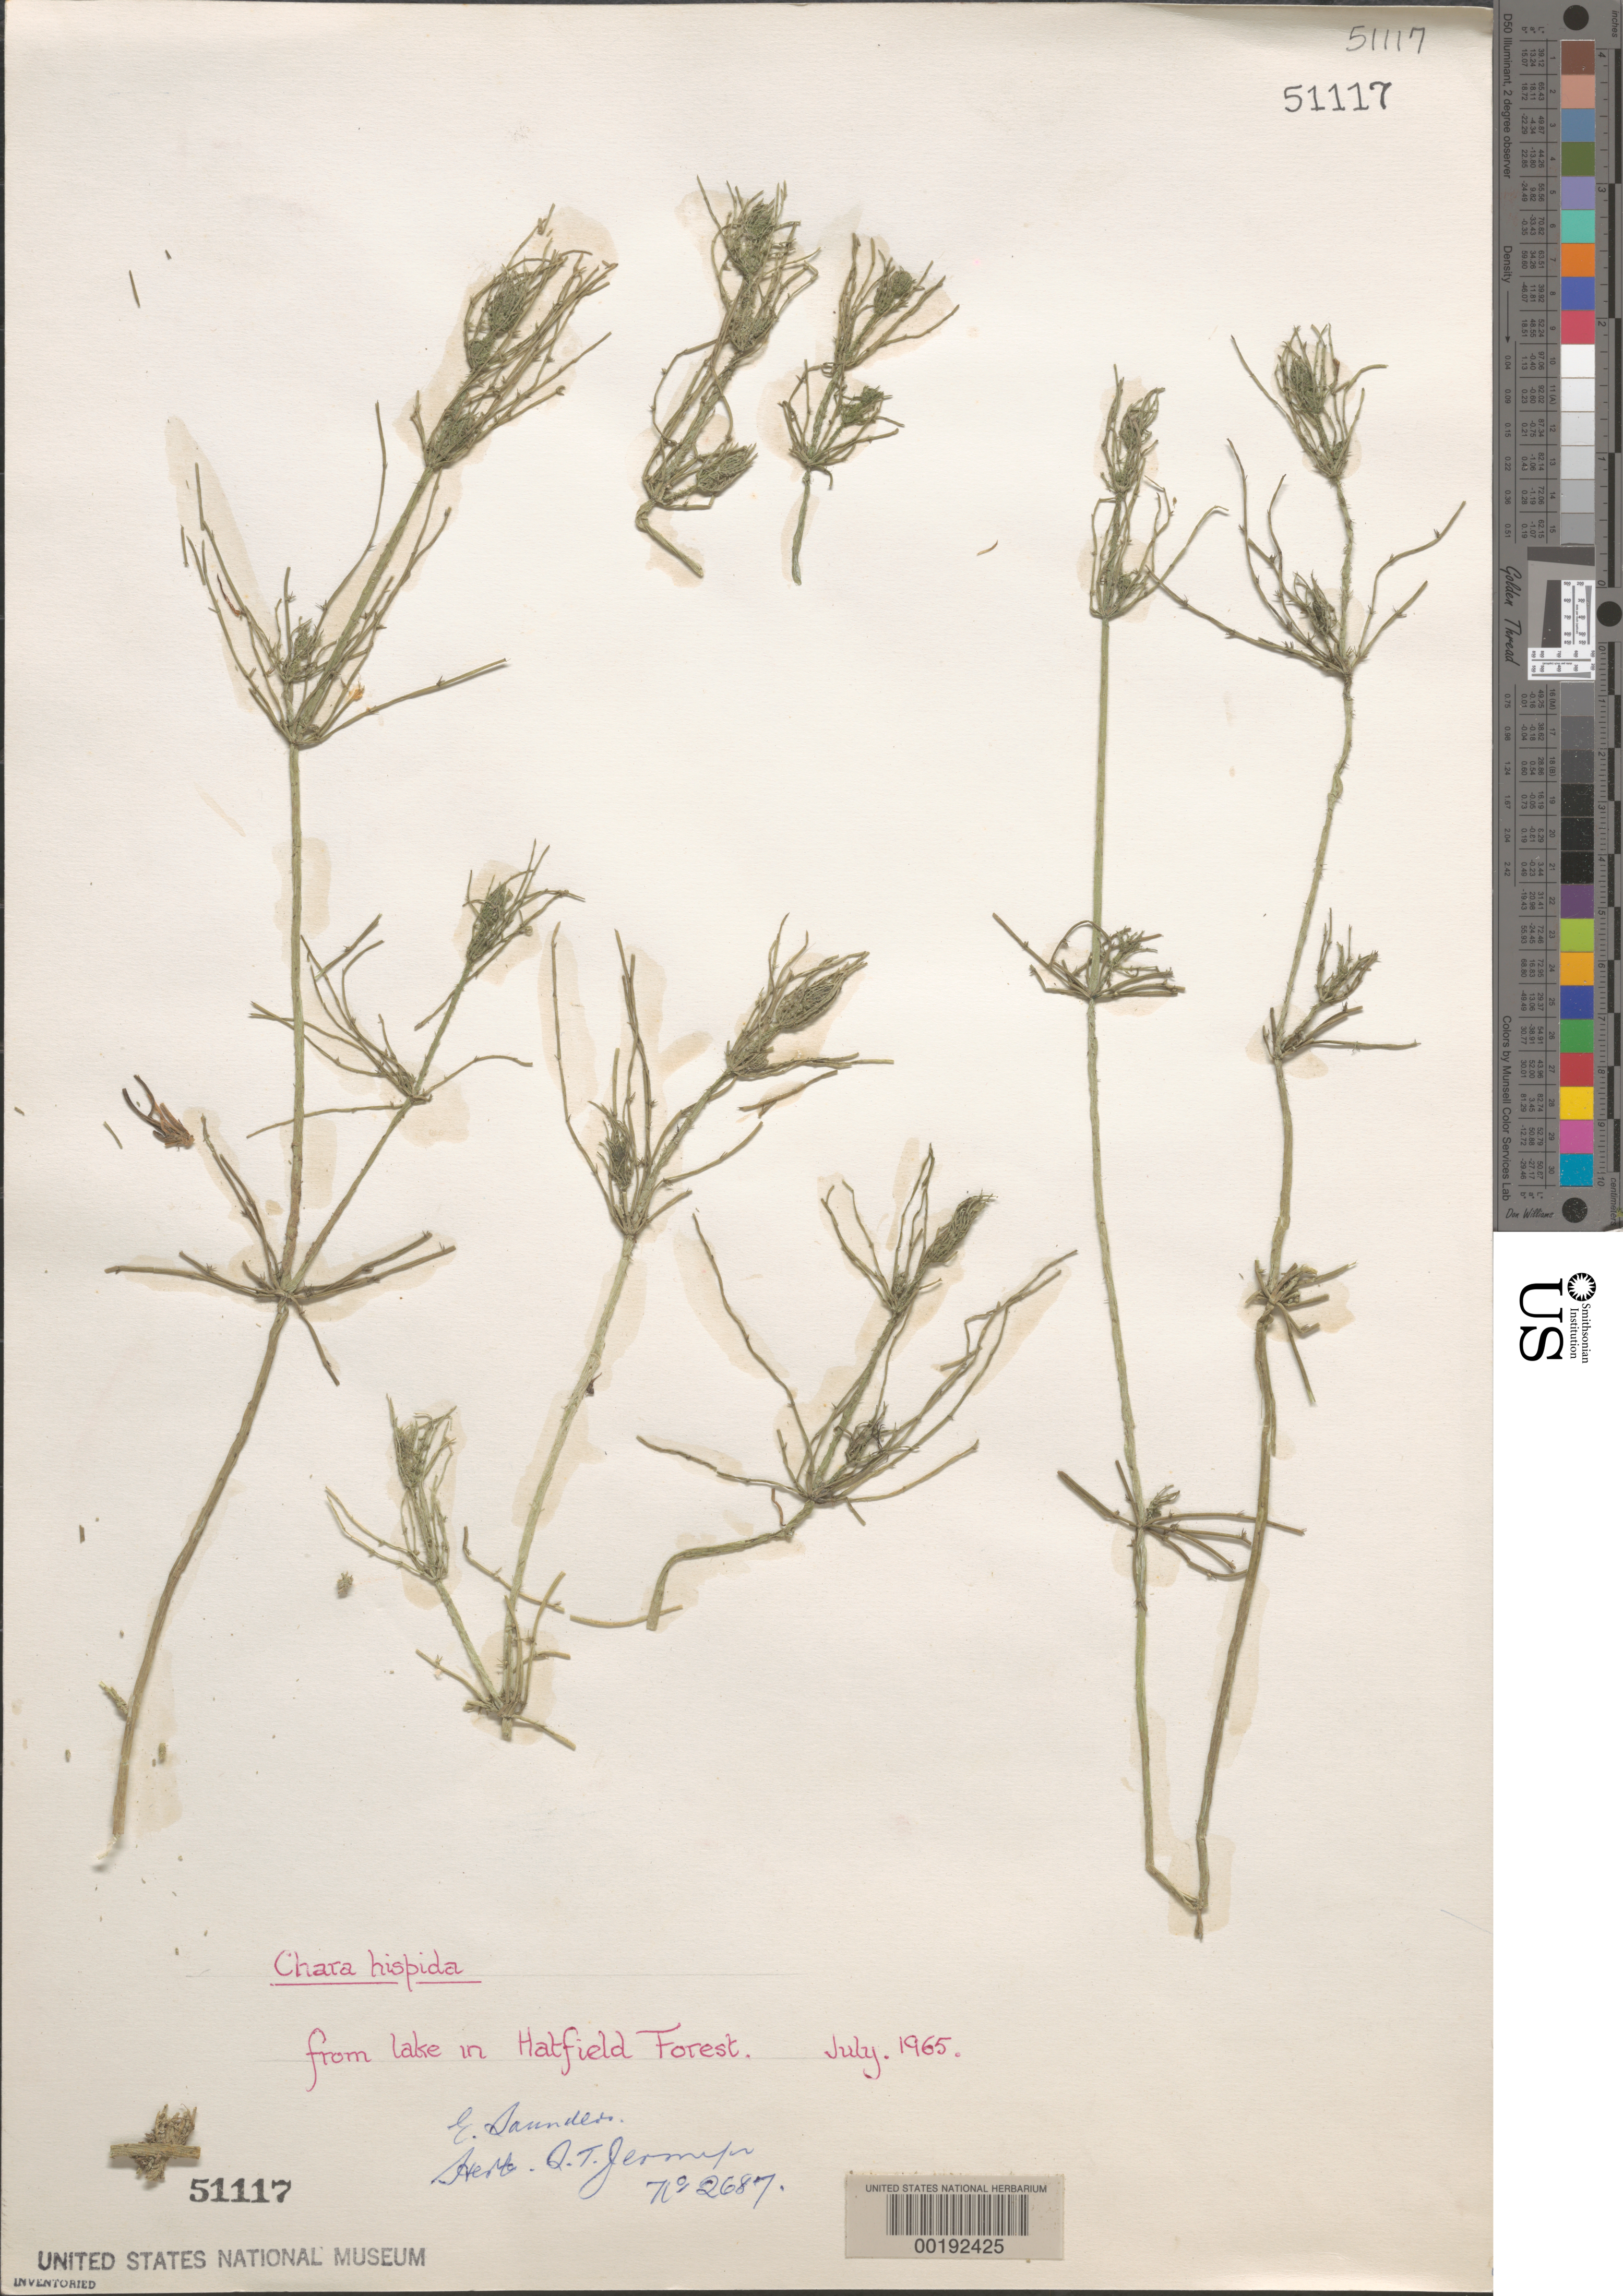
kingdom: Plantae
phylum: Charophyta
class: Charophyceae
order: Charales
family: Characeae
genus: Chara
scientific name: Chara hispida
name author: L.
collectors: E. Saunders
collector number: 2687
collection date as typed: Jul 1965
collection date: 1965-07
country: United Kingdom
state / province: England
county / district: Hertfordshire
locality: Hatfield Forest Lake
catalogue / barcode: US 51117